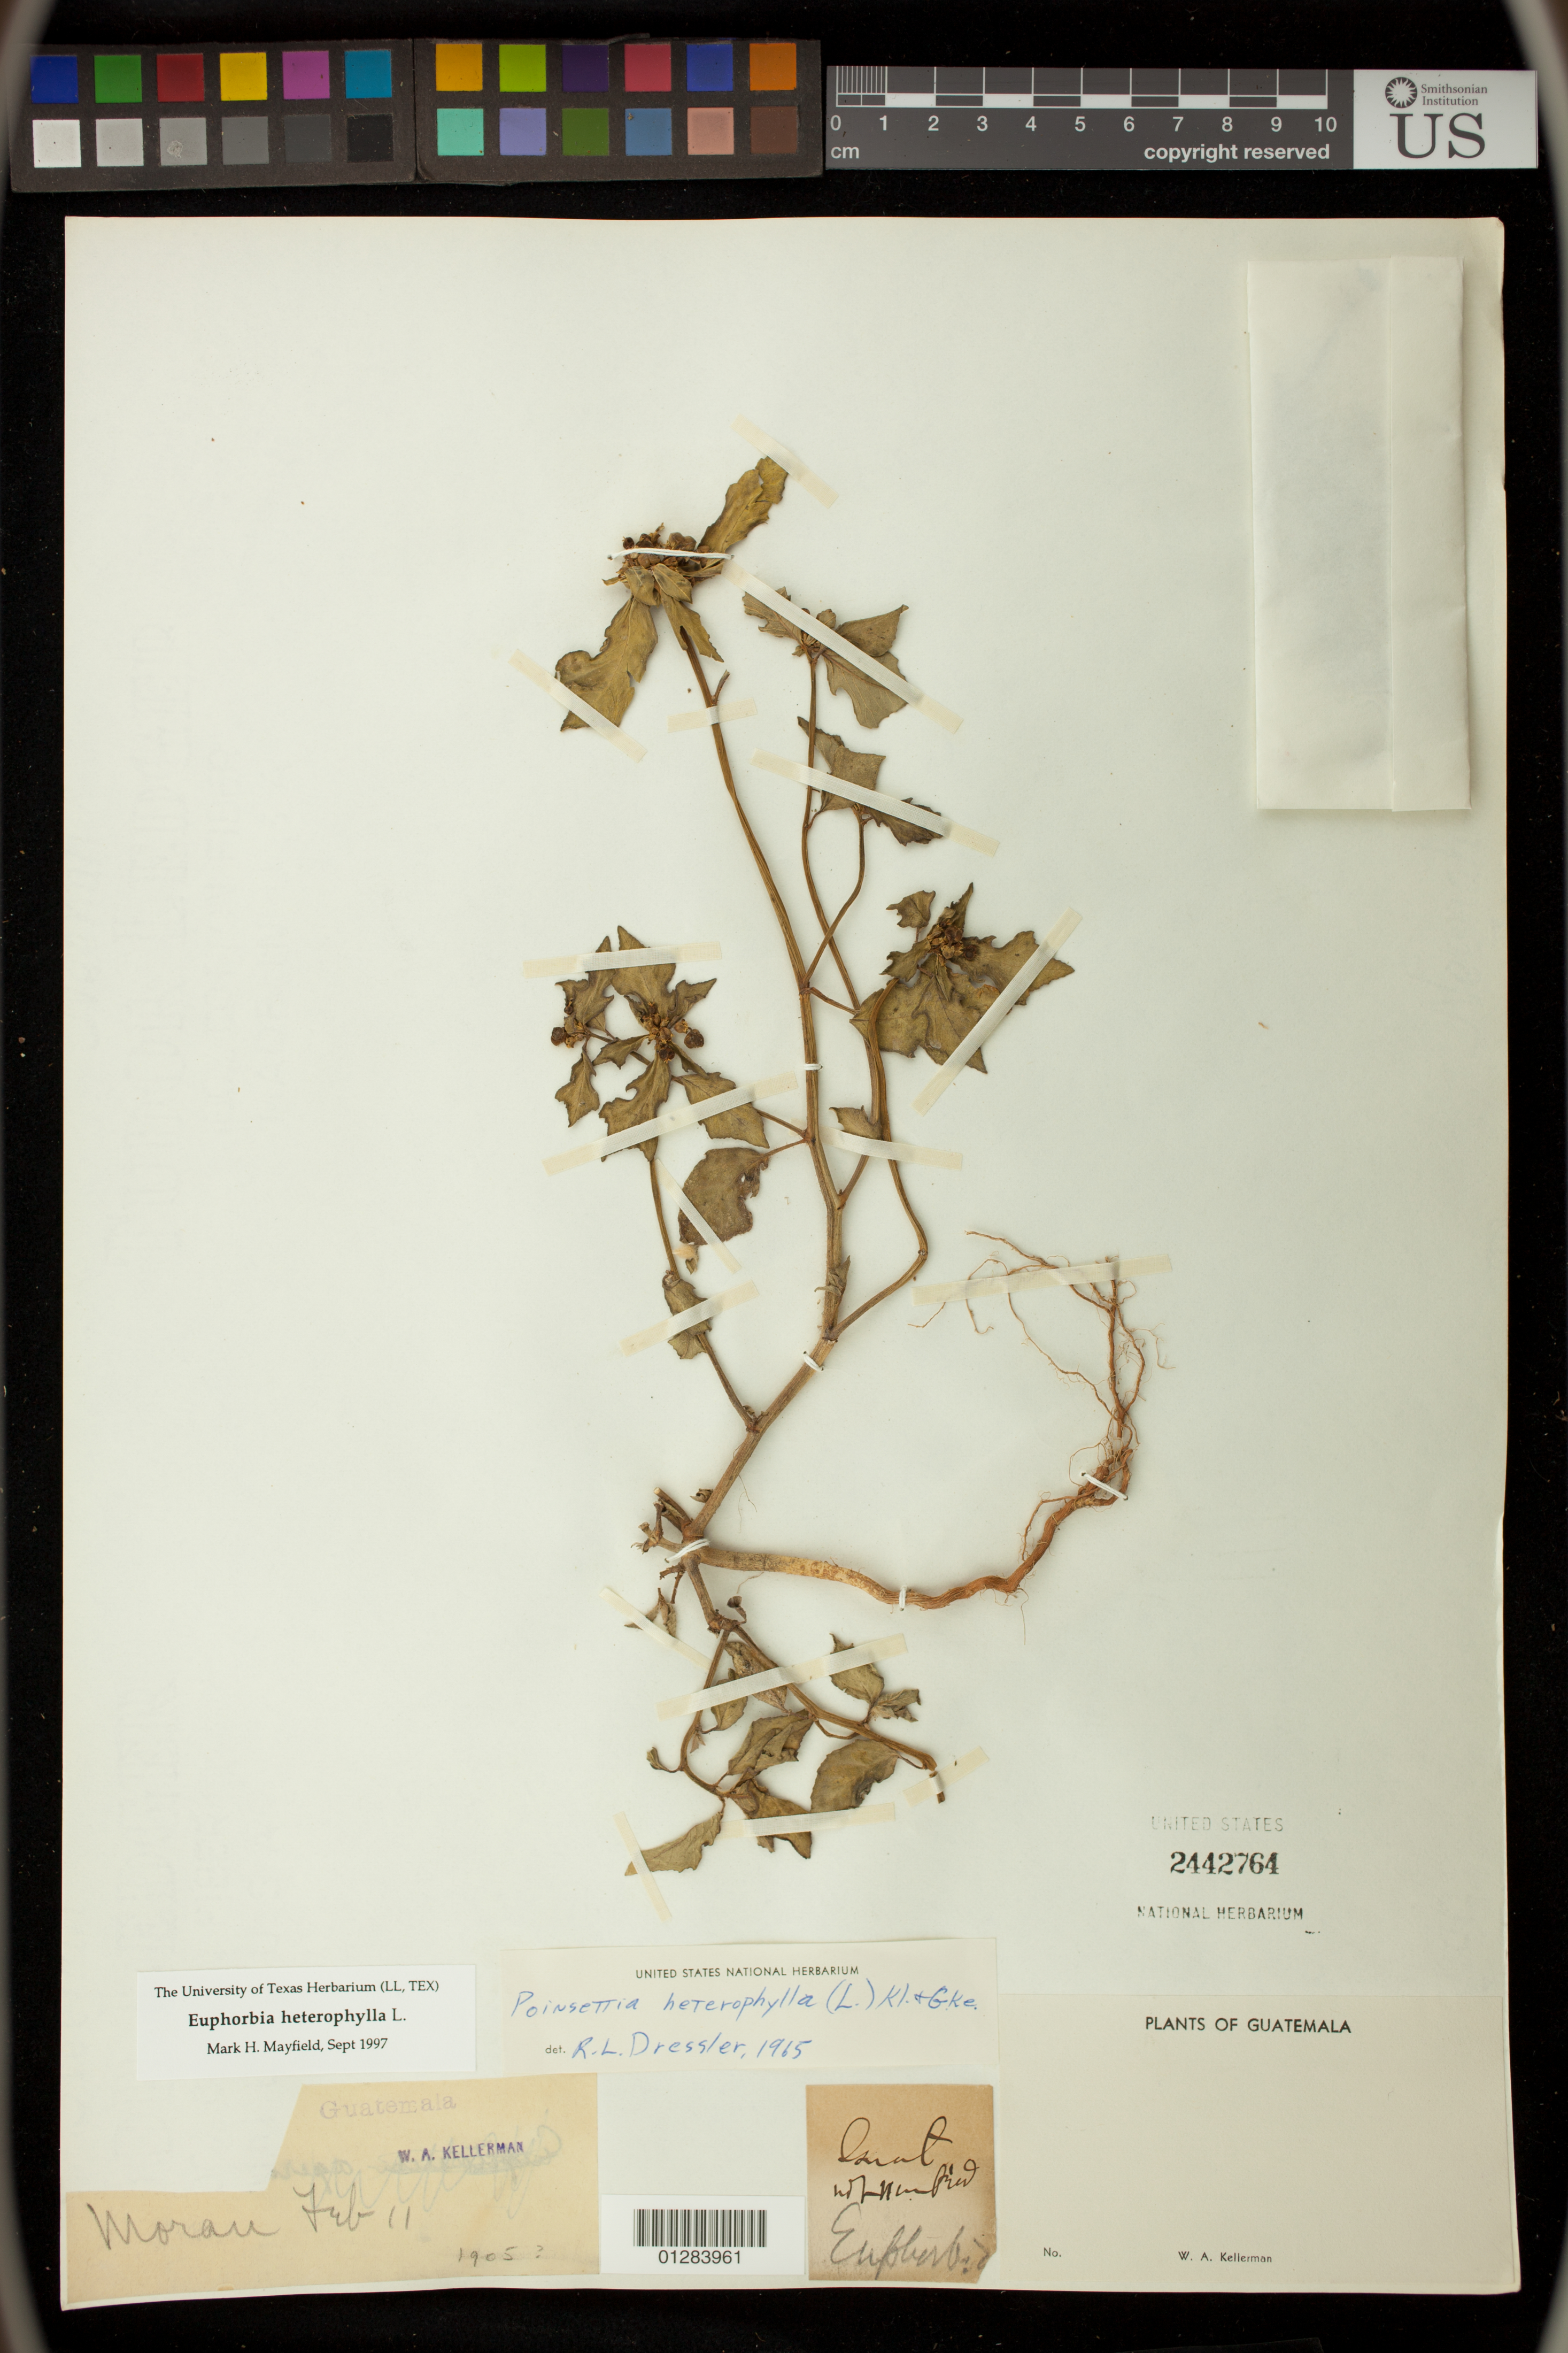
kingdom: Plantae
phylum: Tracheophyta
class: Magnoliopsida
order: Malpighiales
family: Euphorbiaceae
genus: Euphorbia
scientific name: Euphorbia heterophylla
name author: L.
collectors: W. A. Kellerman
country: Guatemala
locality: Moran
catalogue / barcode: US 2442764